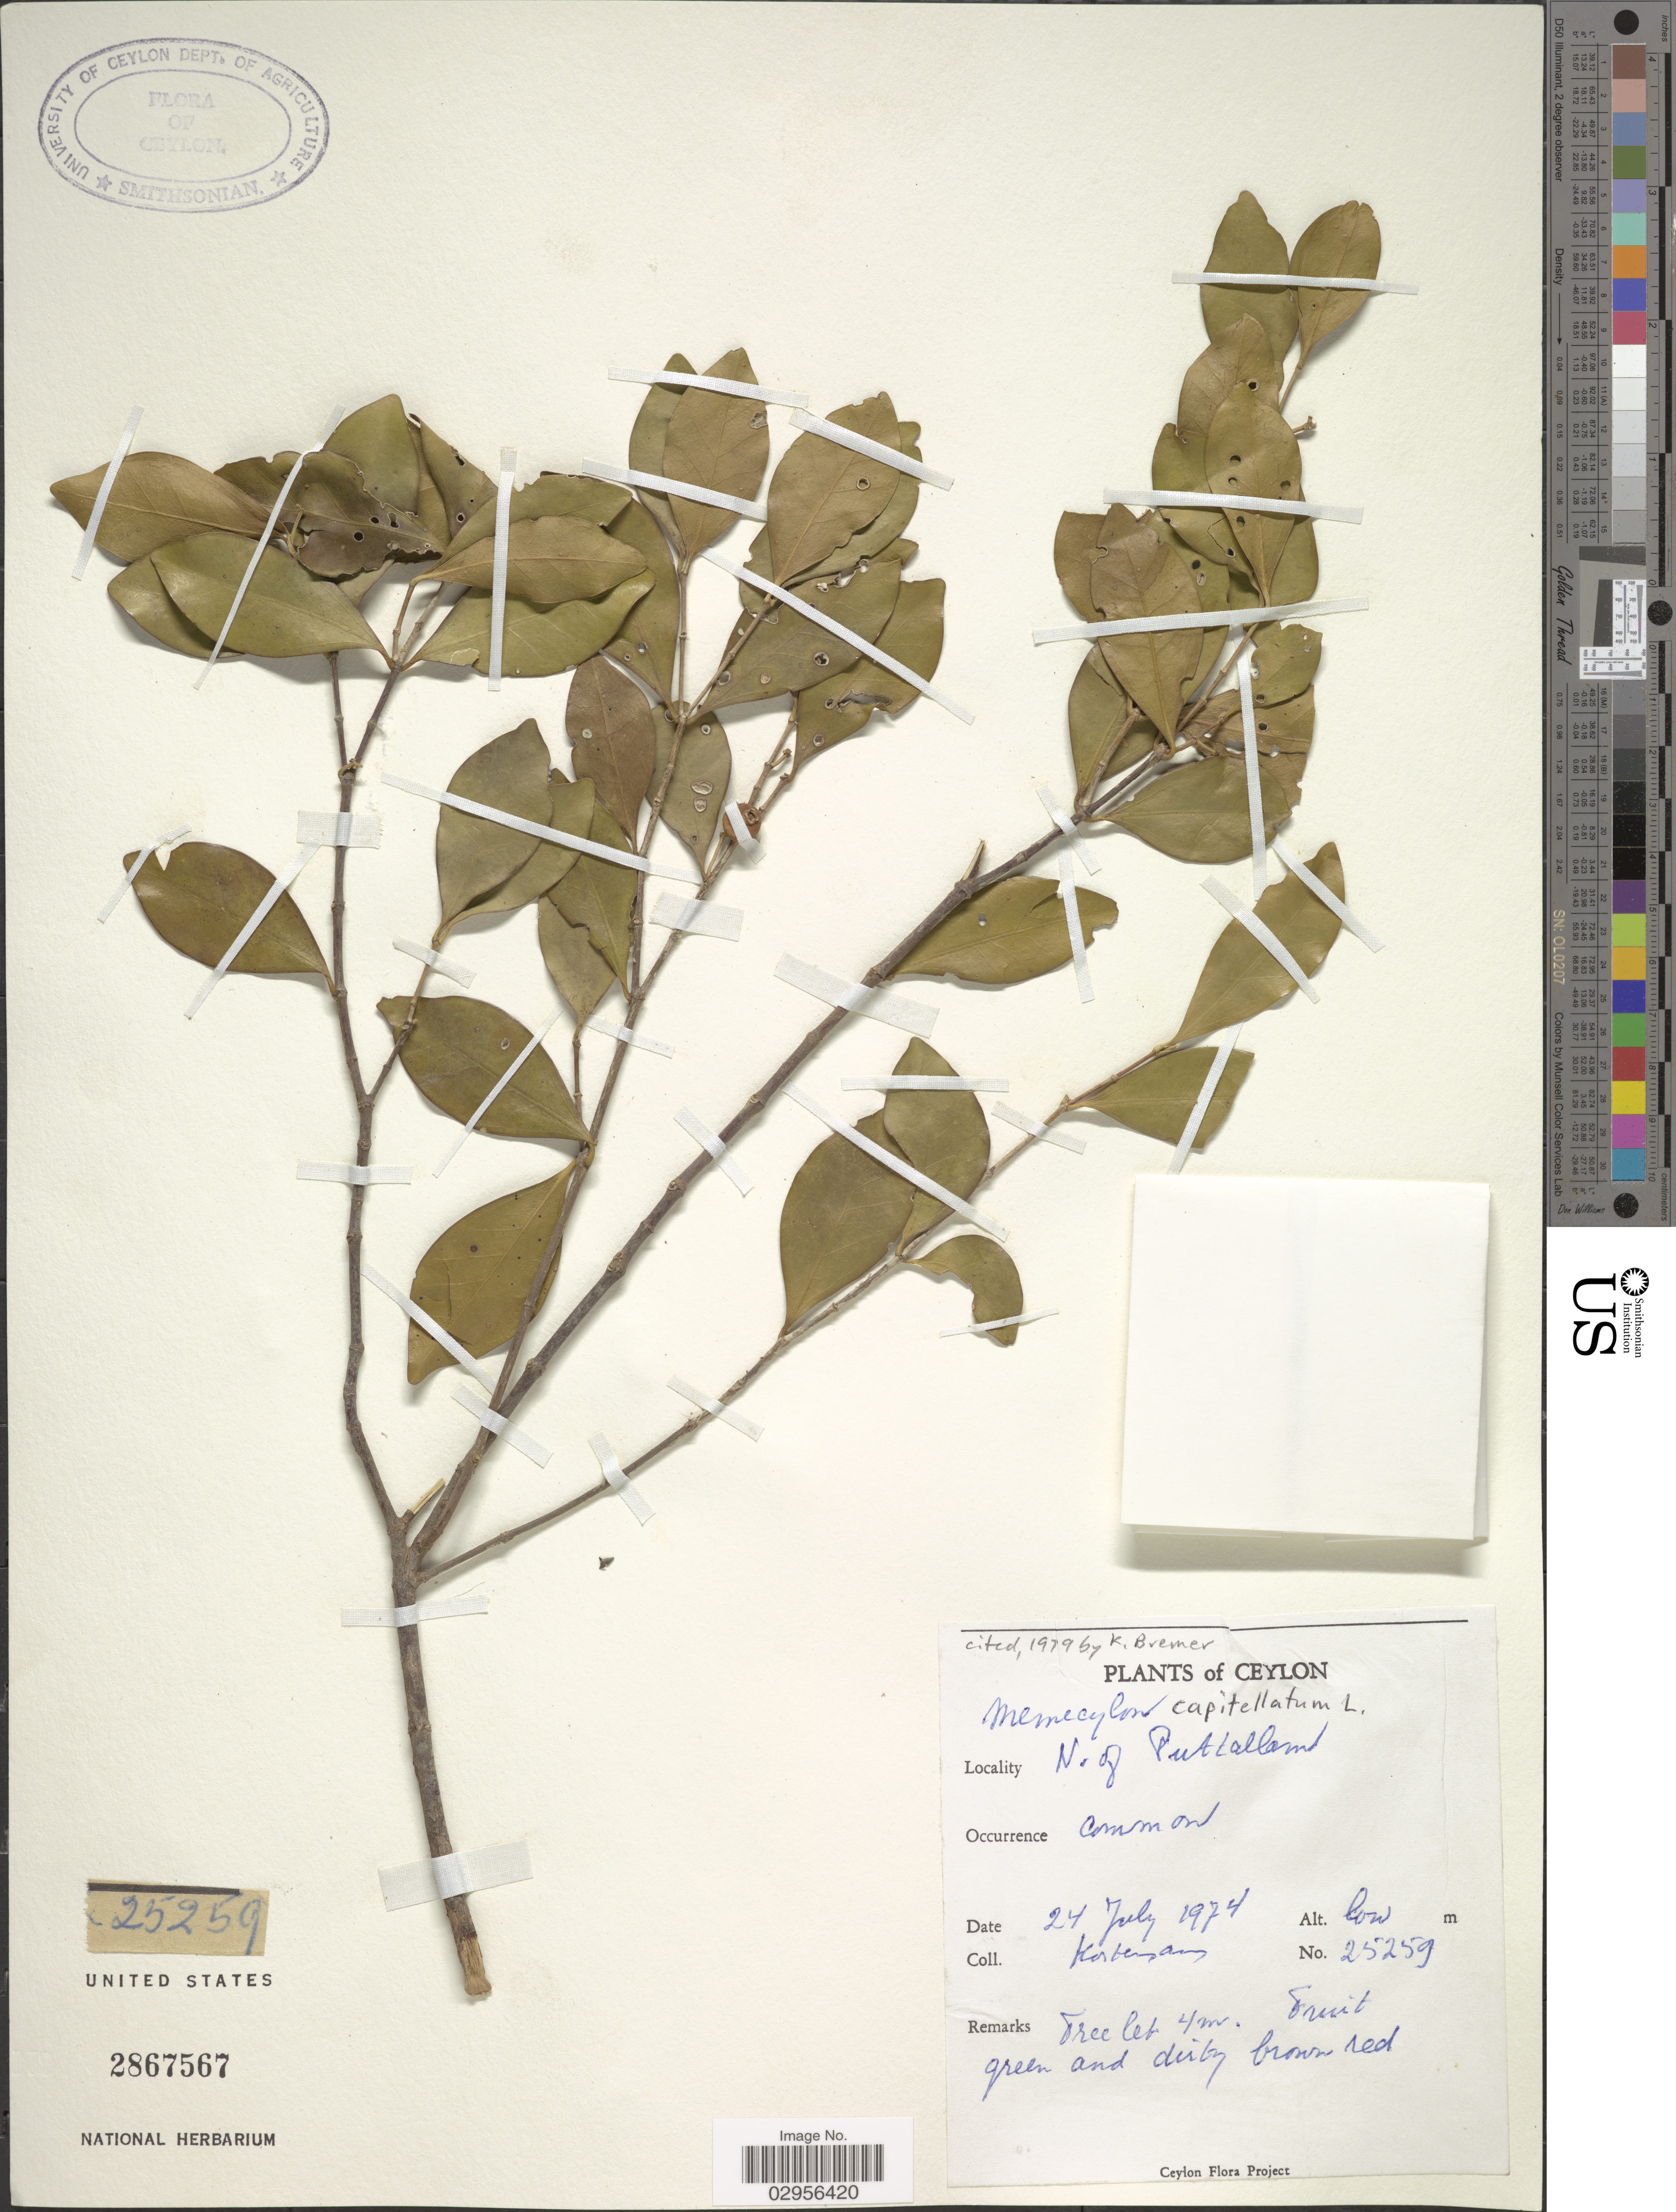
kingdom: Plantae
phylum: Tracheophyta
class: Magnoliopsida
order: Myrtales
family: Melastomataceae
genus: Memecylon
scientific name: Memecylon capitellatum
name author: L.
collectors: Kostermans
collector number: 25259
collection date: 1974-07-24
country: Sri Lanka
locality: Ceylon. N. of Puttalam.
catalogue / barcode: US 2867567